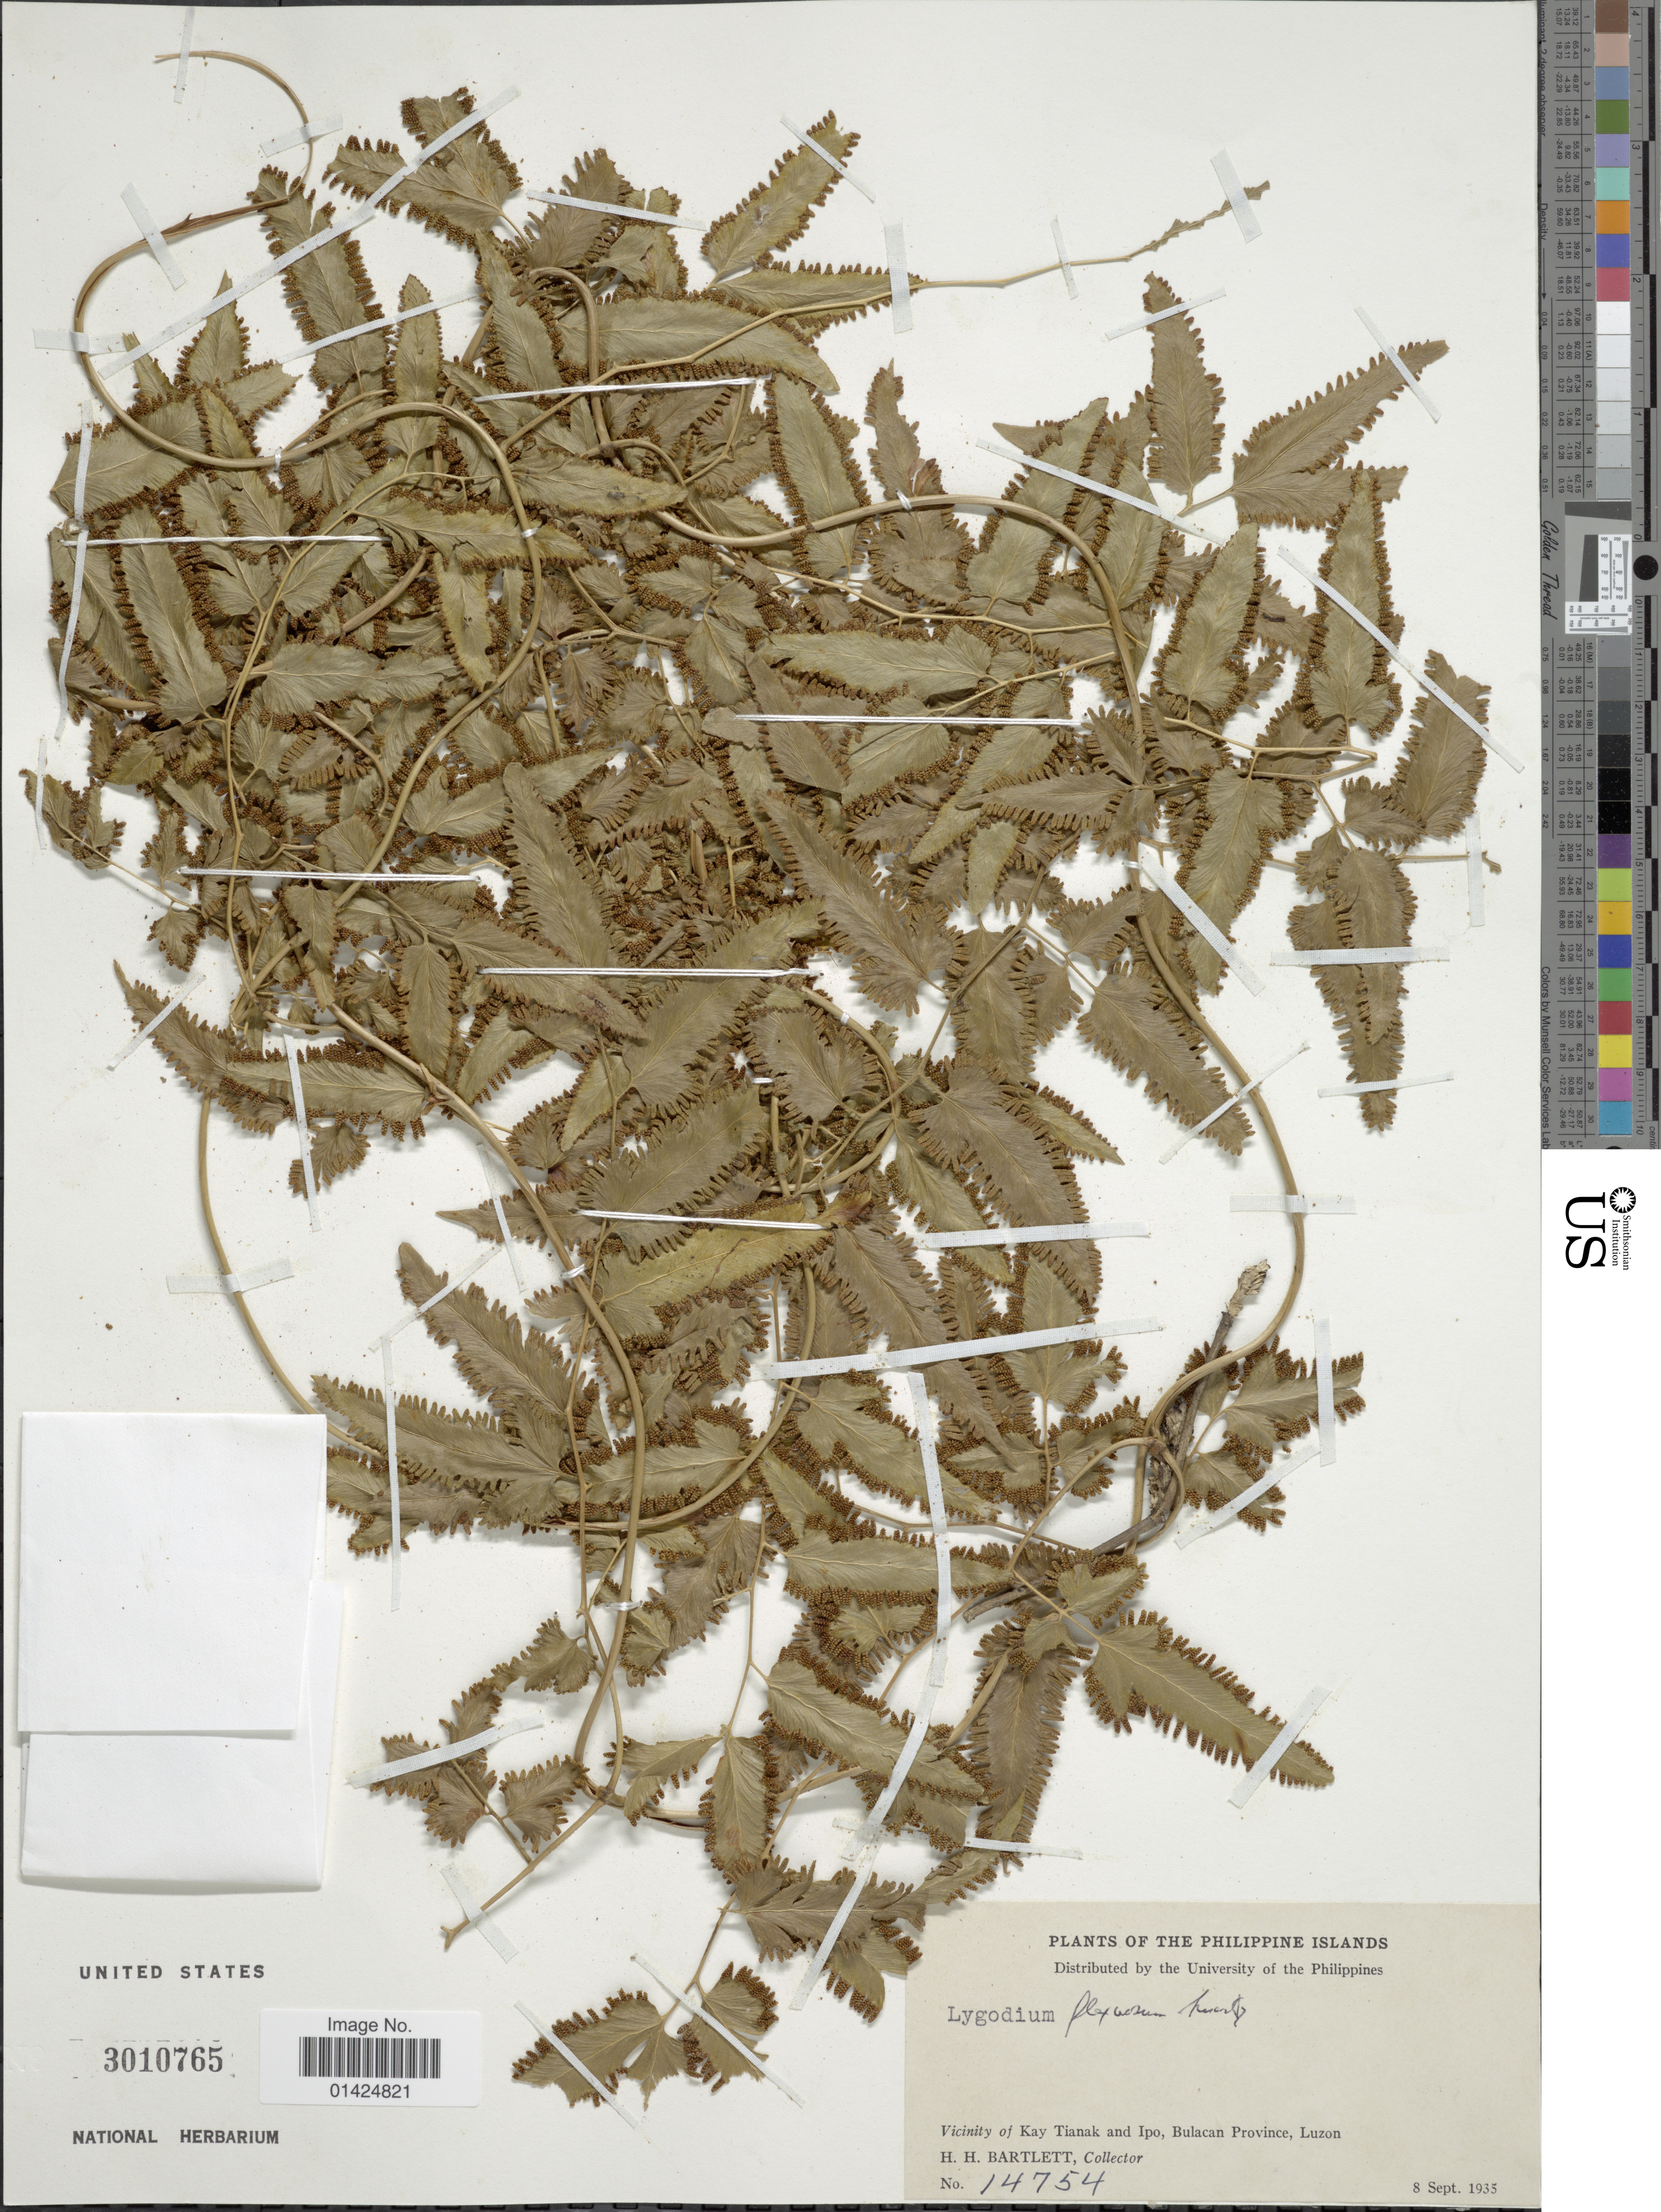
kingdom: Plantae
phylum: Tracheophyta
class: Polypodiopsida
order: Schizaeales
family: Lygodiaceae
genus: Lygodium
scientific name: Lygodium flexuosum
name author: Sw.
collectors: H. H. Bartlett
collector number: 14754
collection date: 1935-09-08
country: Philippines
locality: Vicinity of Kay Tianak and Ipo, Bulacan Province, Luzon.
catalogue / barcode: US 3010765